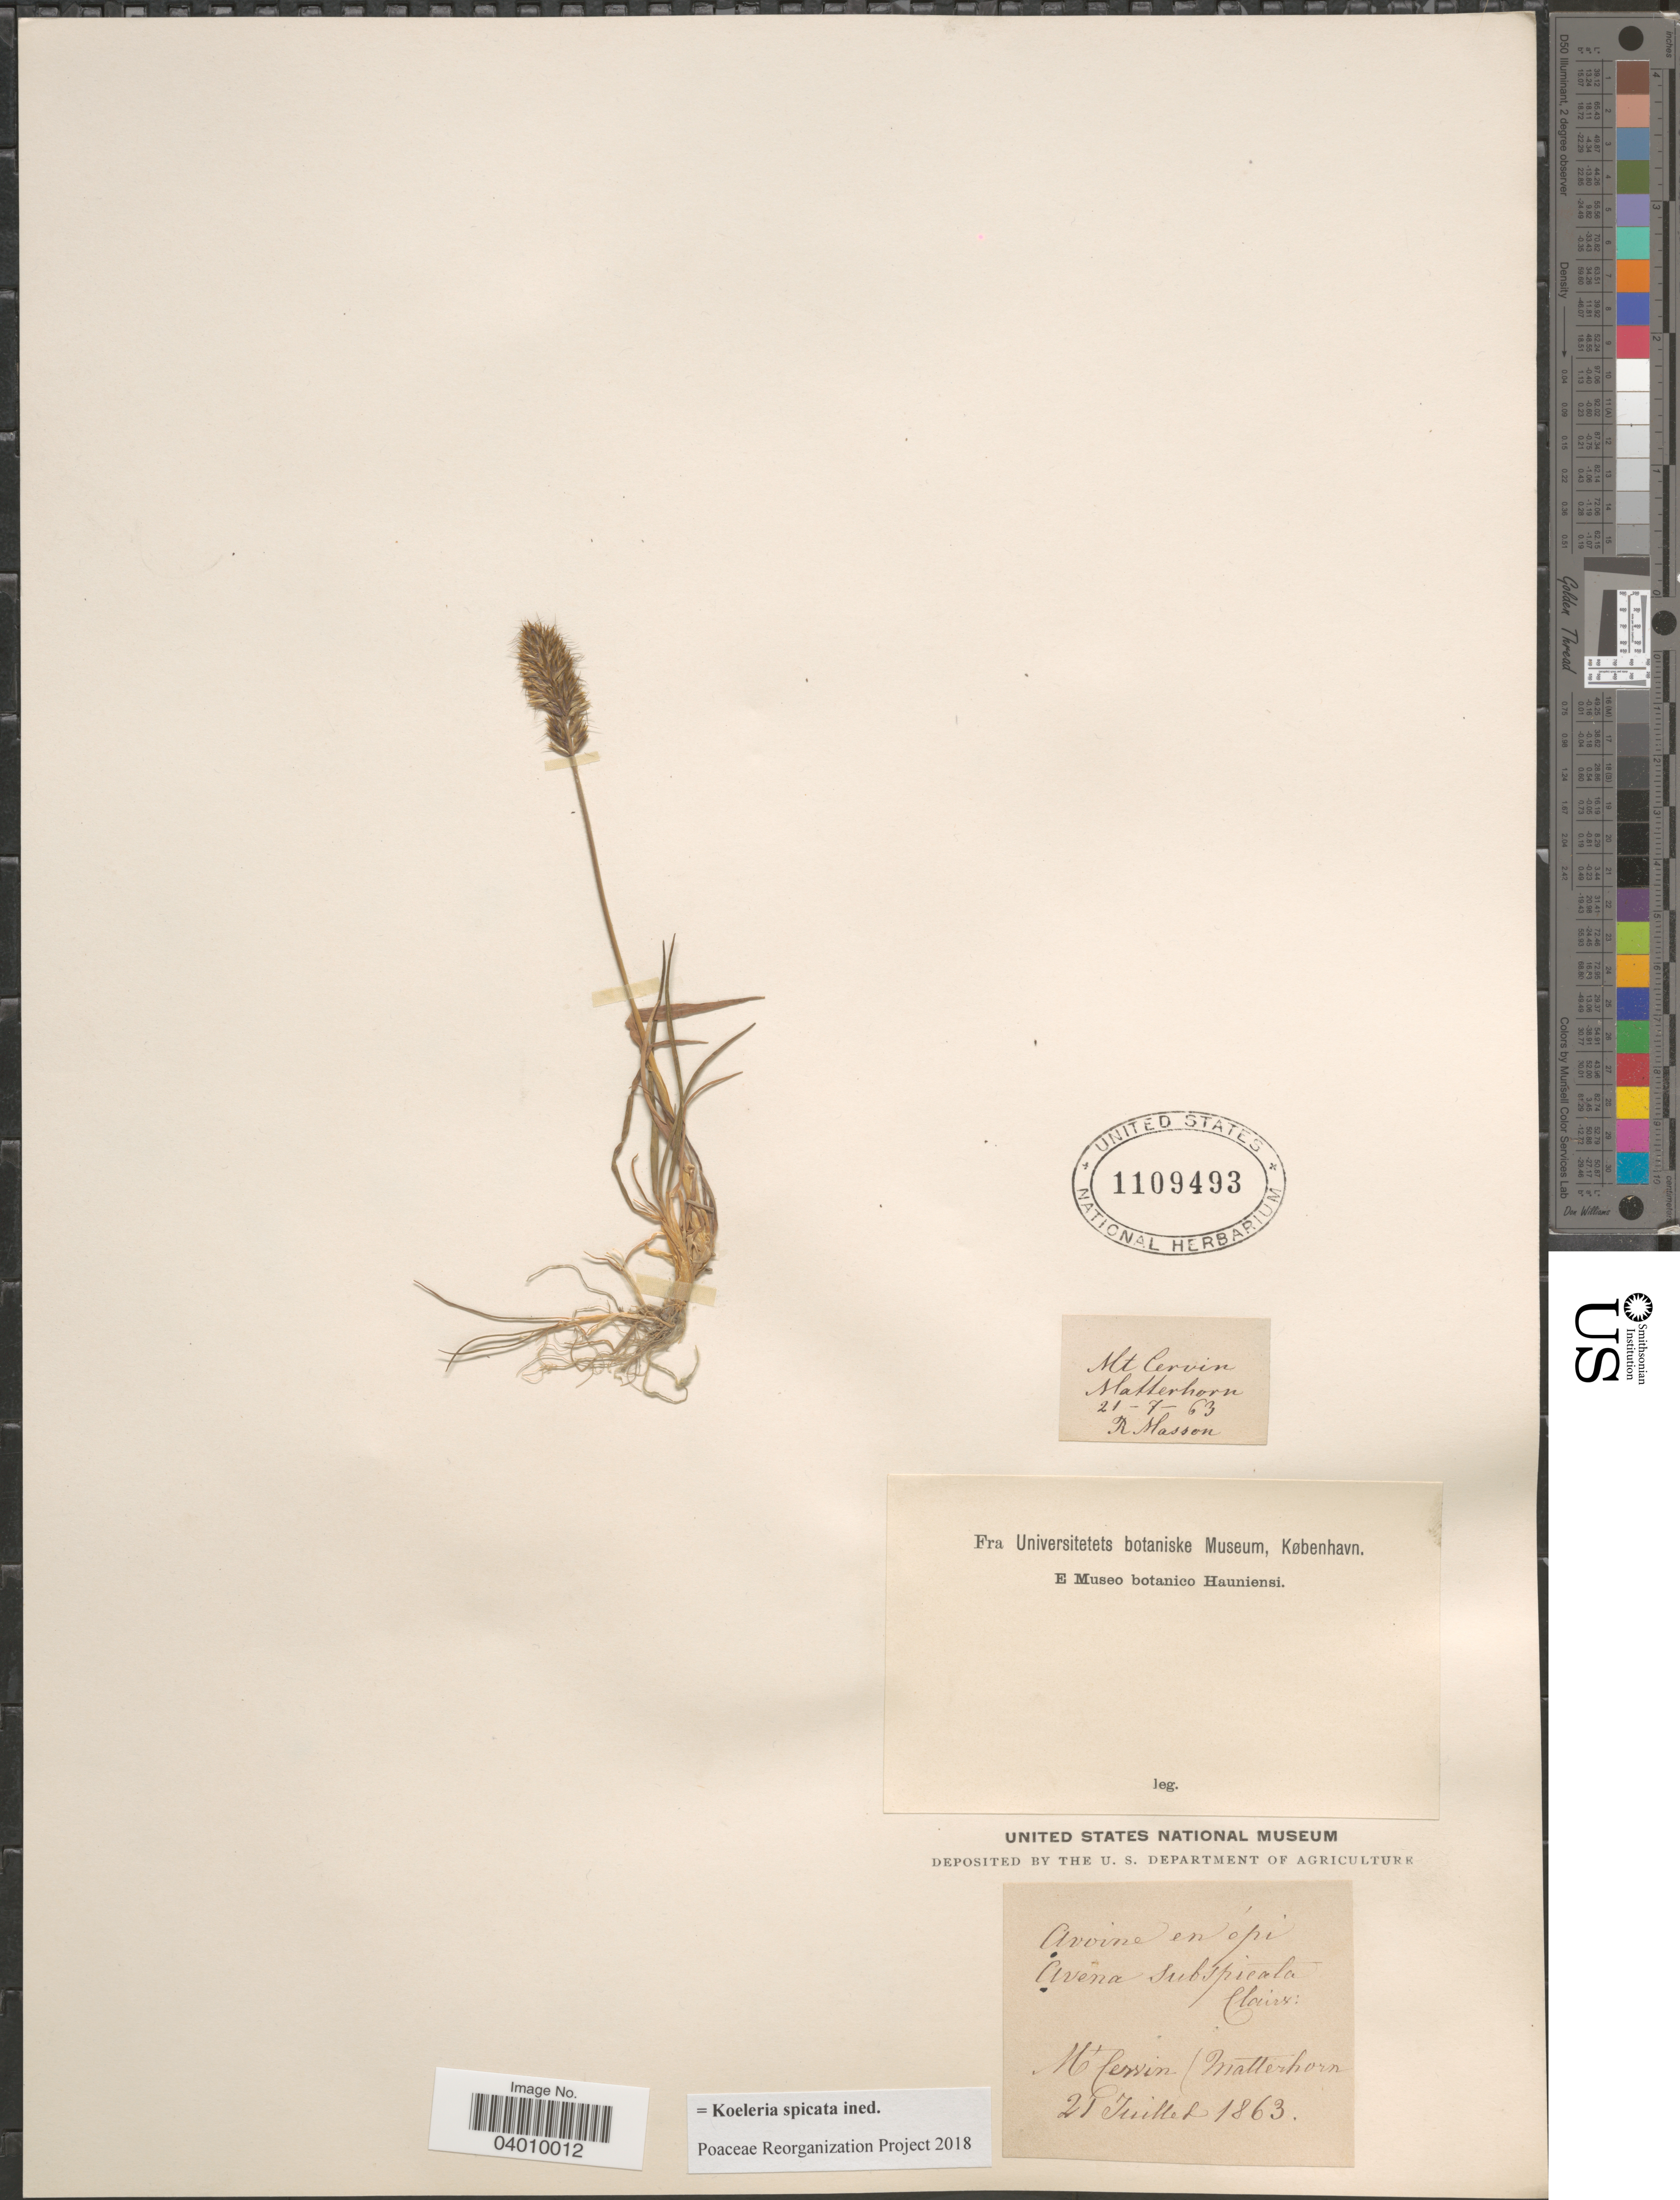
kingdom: Plantae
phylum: Tracheophyta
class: Liliopsida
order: Poales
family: Poaceae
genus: Koeleria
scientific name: Koeleria spicata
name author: (L.) Barberá et al.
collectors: R. Masson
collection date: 1963-07-21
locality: Mt Cervin Matterhorn.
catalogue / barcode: US 1109493